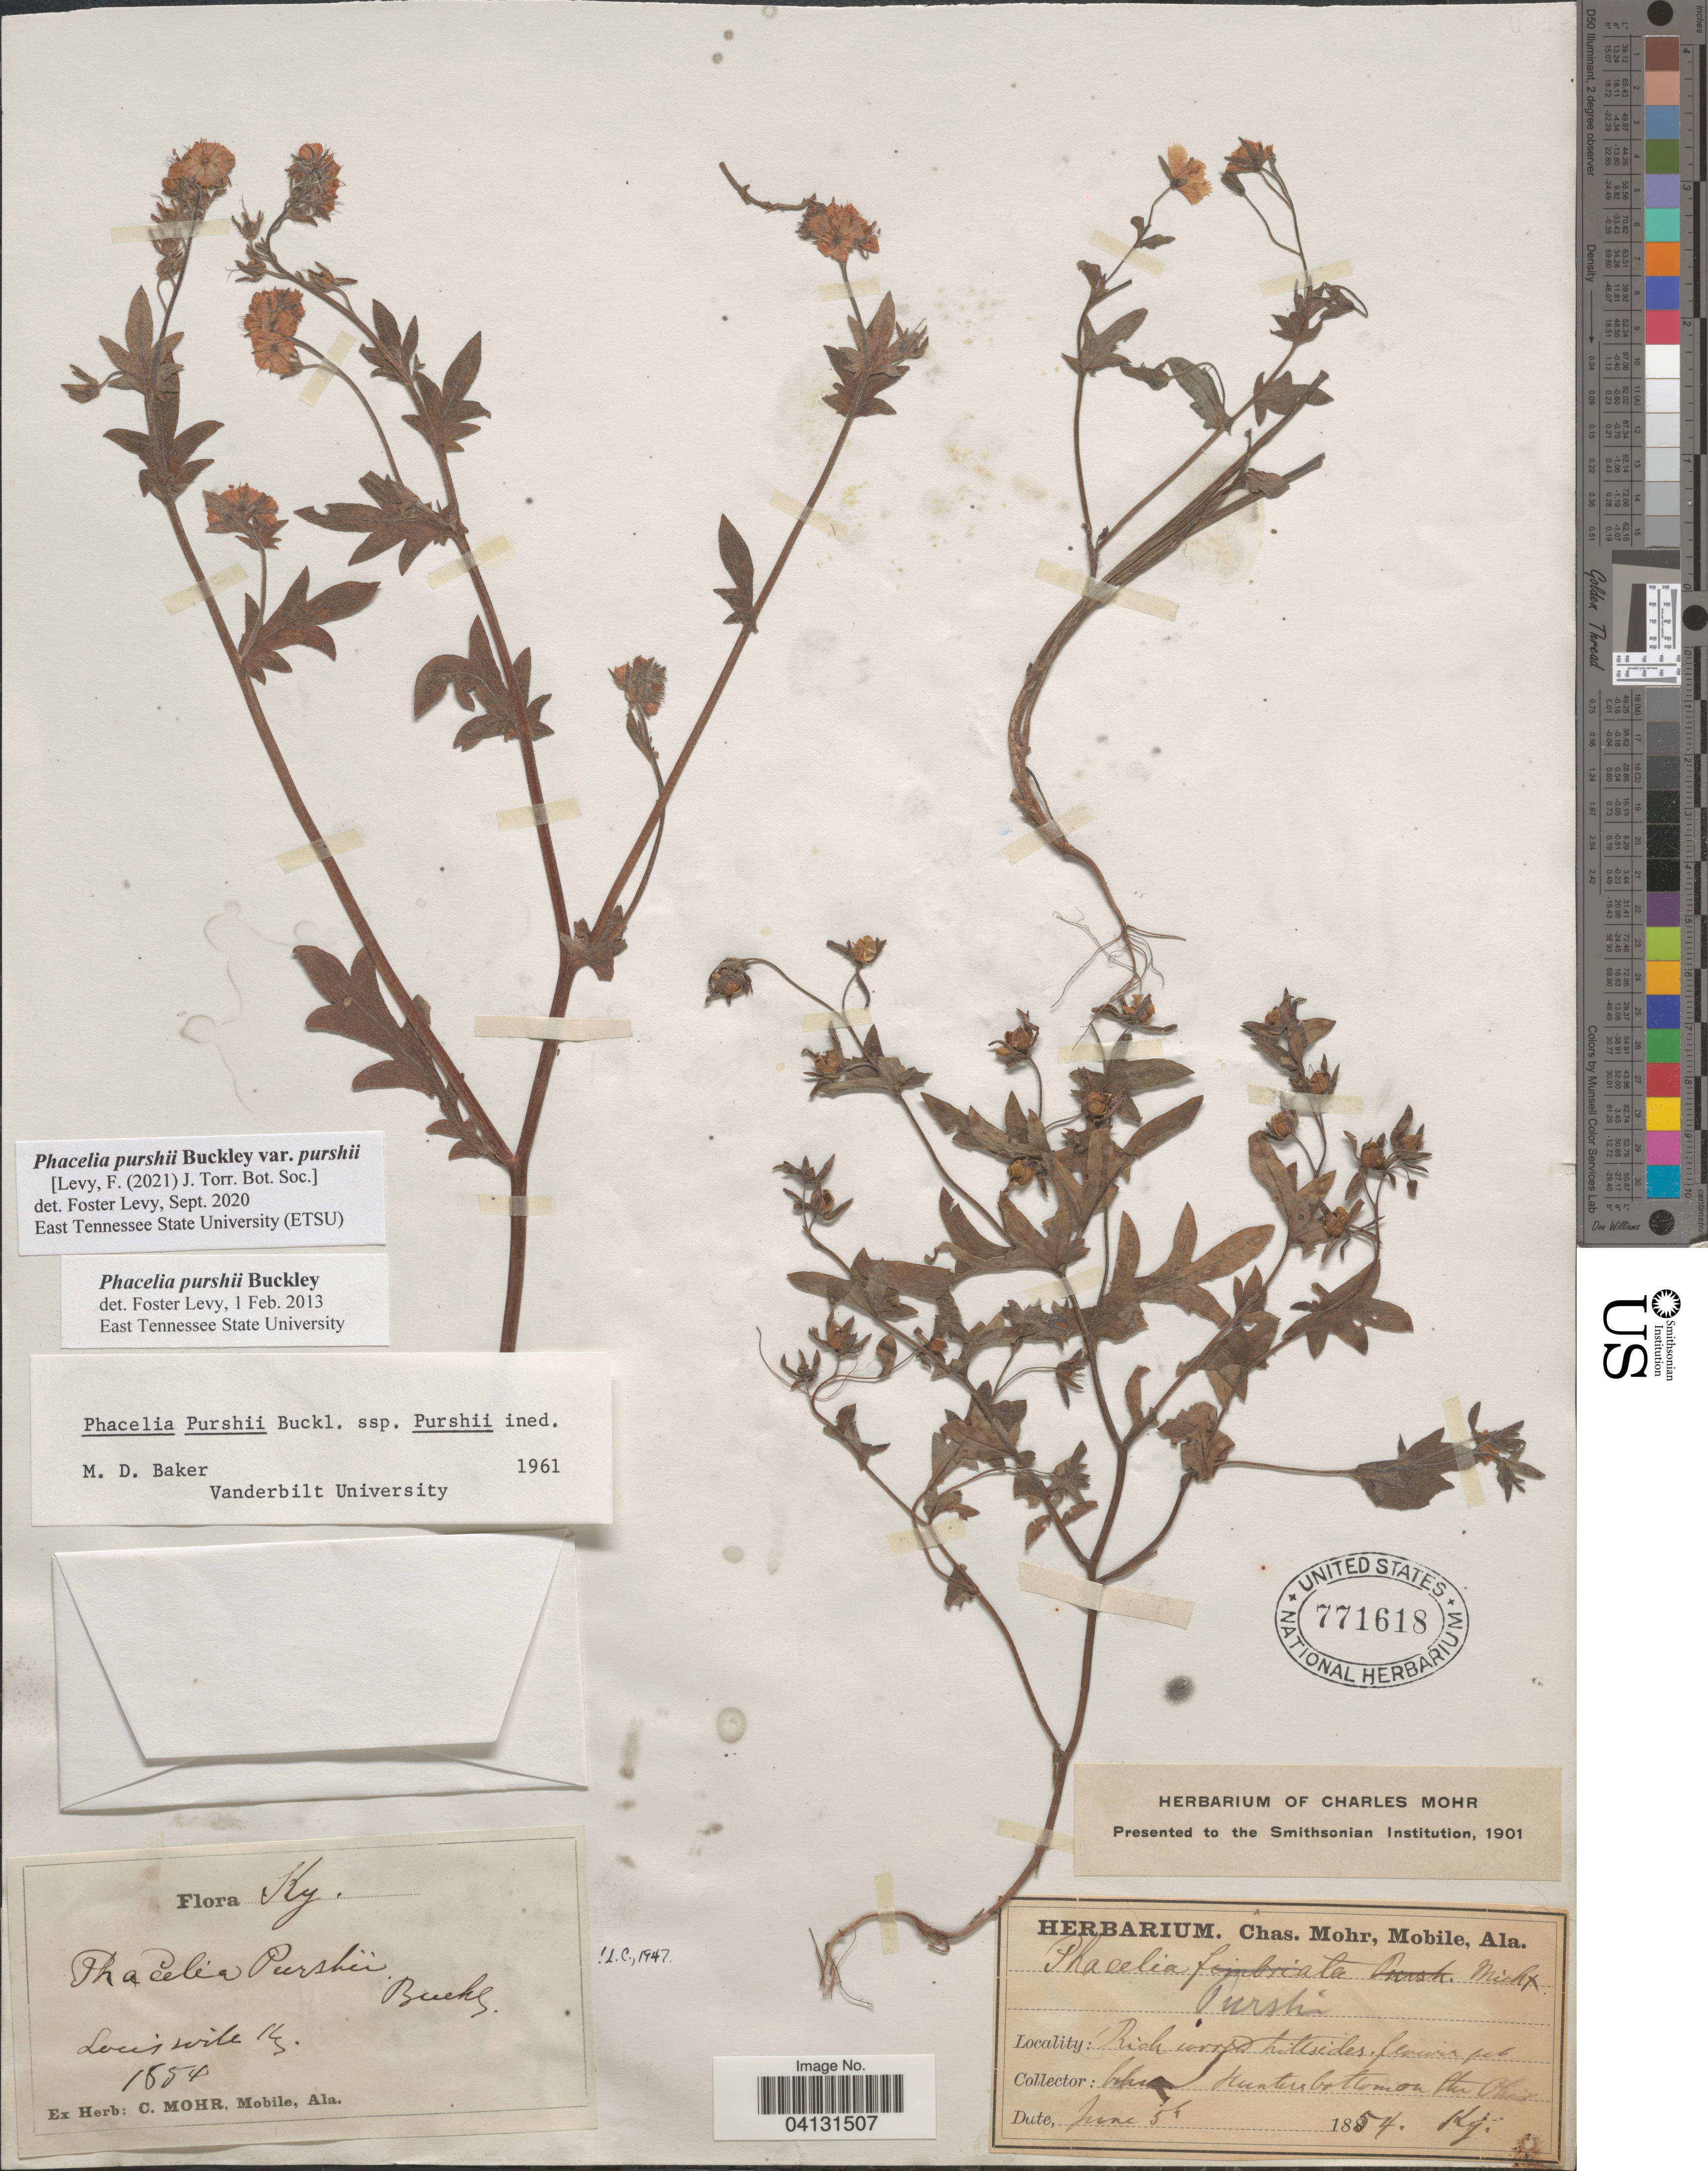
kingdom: Plantae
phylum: Tracheophyta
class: Magnoliopsida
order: Boraginales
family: Hydrophyllaceae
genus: Phacelia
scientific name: Phacelia purshii var. purshii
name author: Buckley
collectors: Mohr, C. T. (herbarium)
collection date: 1854-06-05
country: United States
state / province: Kentucky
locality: Louisville. Hunters bottom on the Ohio.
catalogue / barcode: US 771618